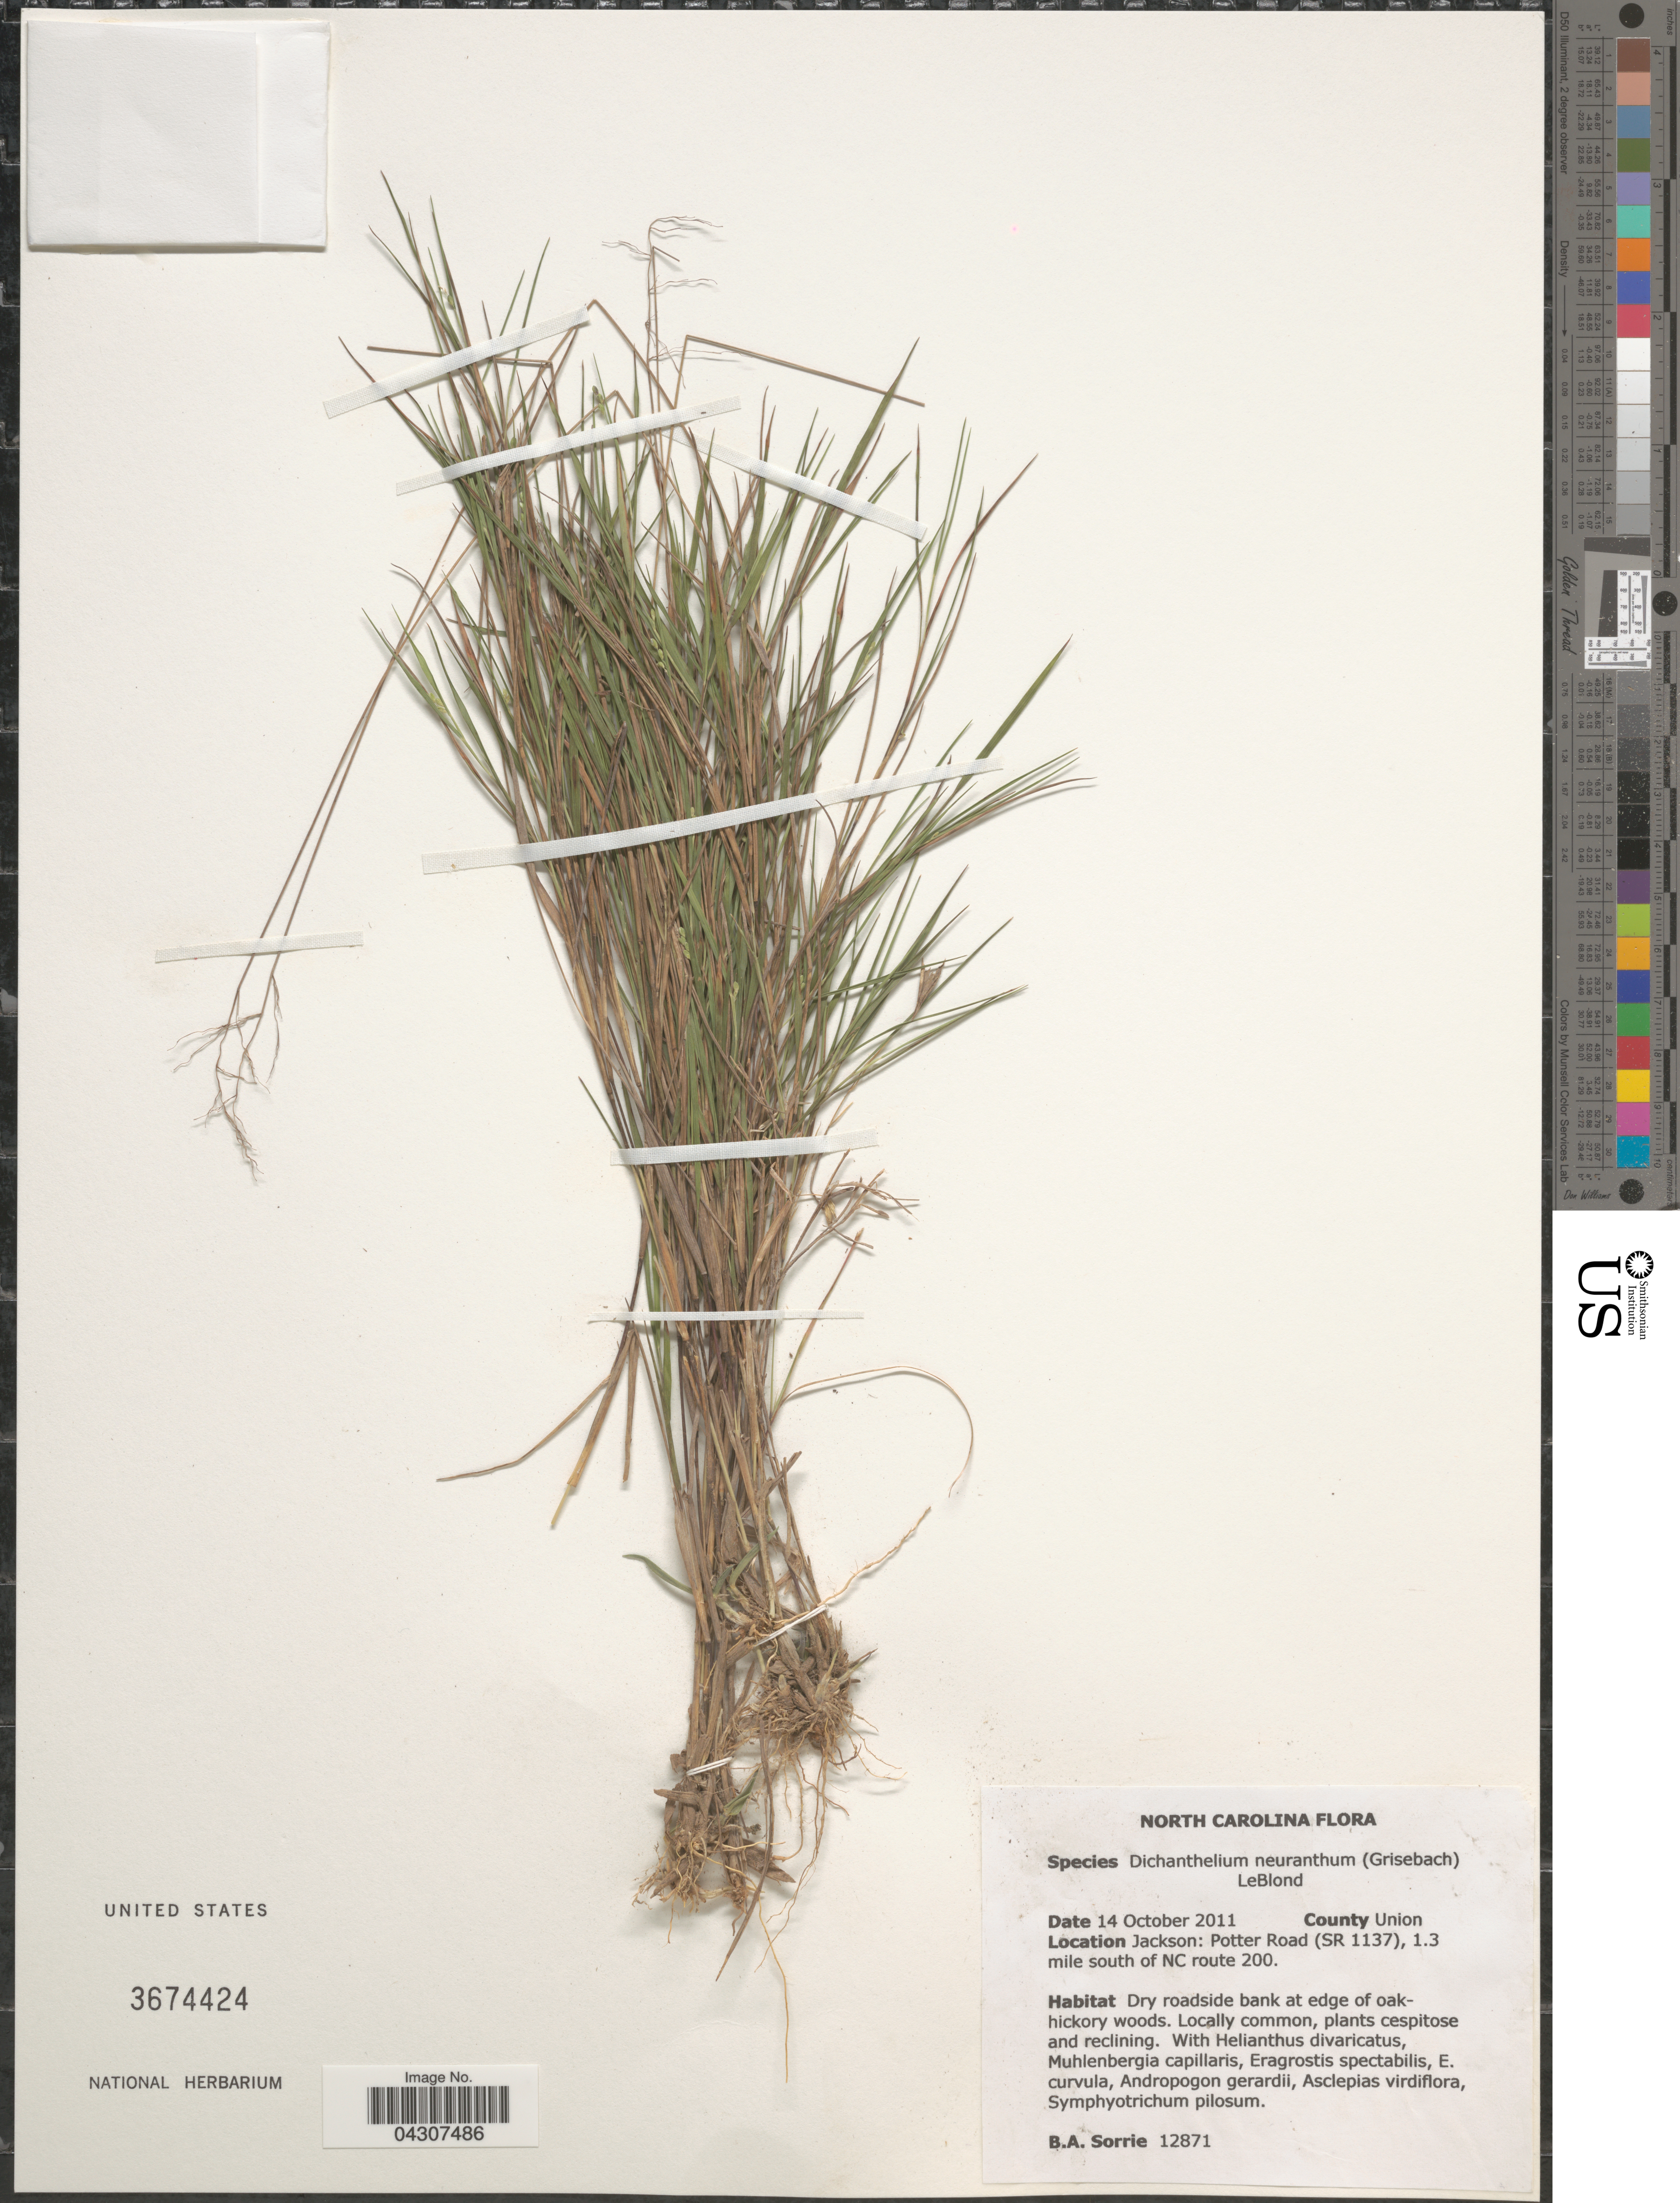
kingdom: Plantae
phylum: Tracheophyta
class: Liliopsida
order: Poales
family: Poaceae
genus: Dichanthelium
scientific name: Dichanthelium aciculare var. aciculare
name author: (Desv. ex Poir.) Gould & C.A. Clark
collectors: B. Sorrie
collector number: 12871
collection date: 2011-10-14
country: United States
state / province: North Carolina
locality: County Union. Jackson: Potter Road (SR 1137), 1.3 mile south of NC route 200. Dry roadside bank at edge of oak-hickory woods.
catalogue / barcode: US 3674424